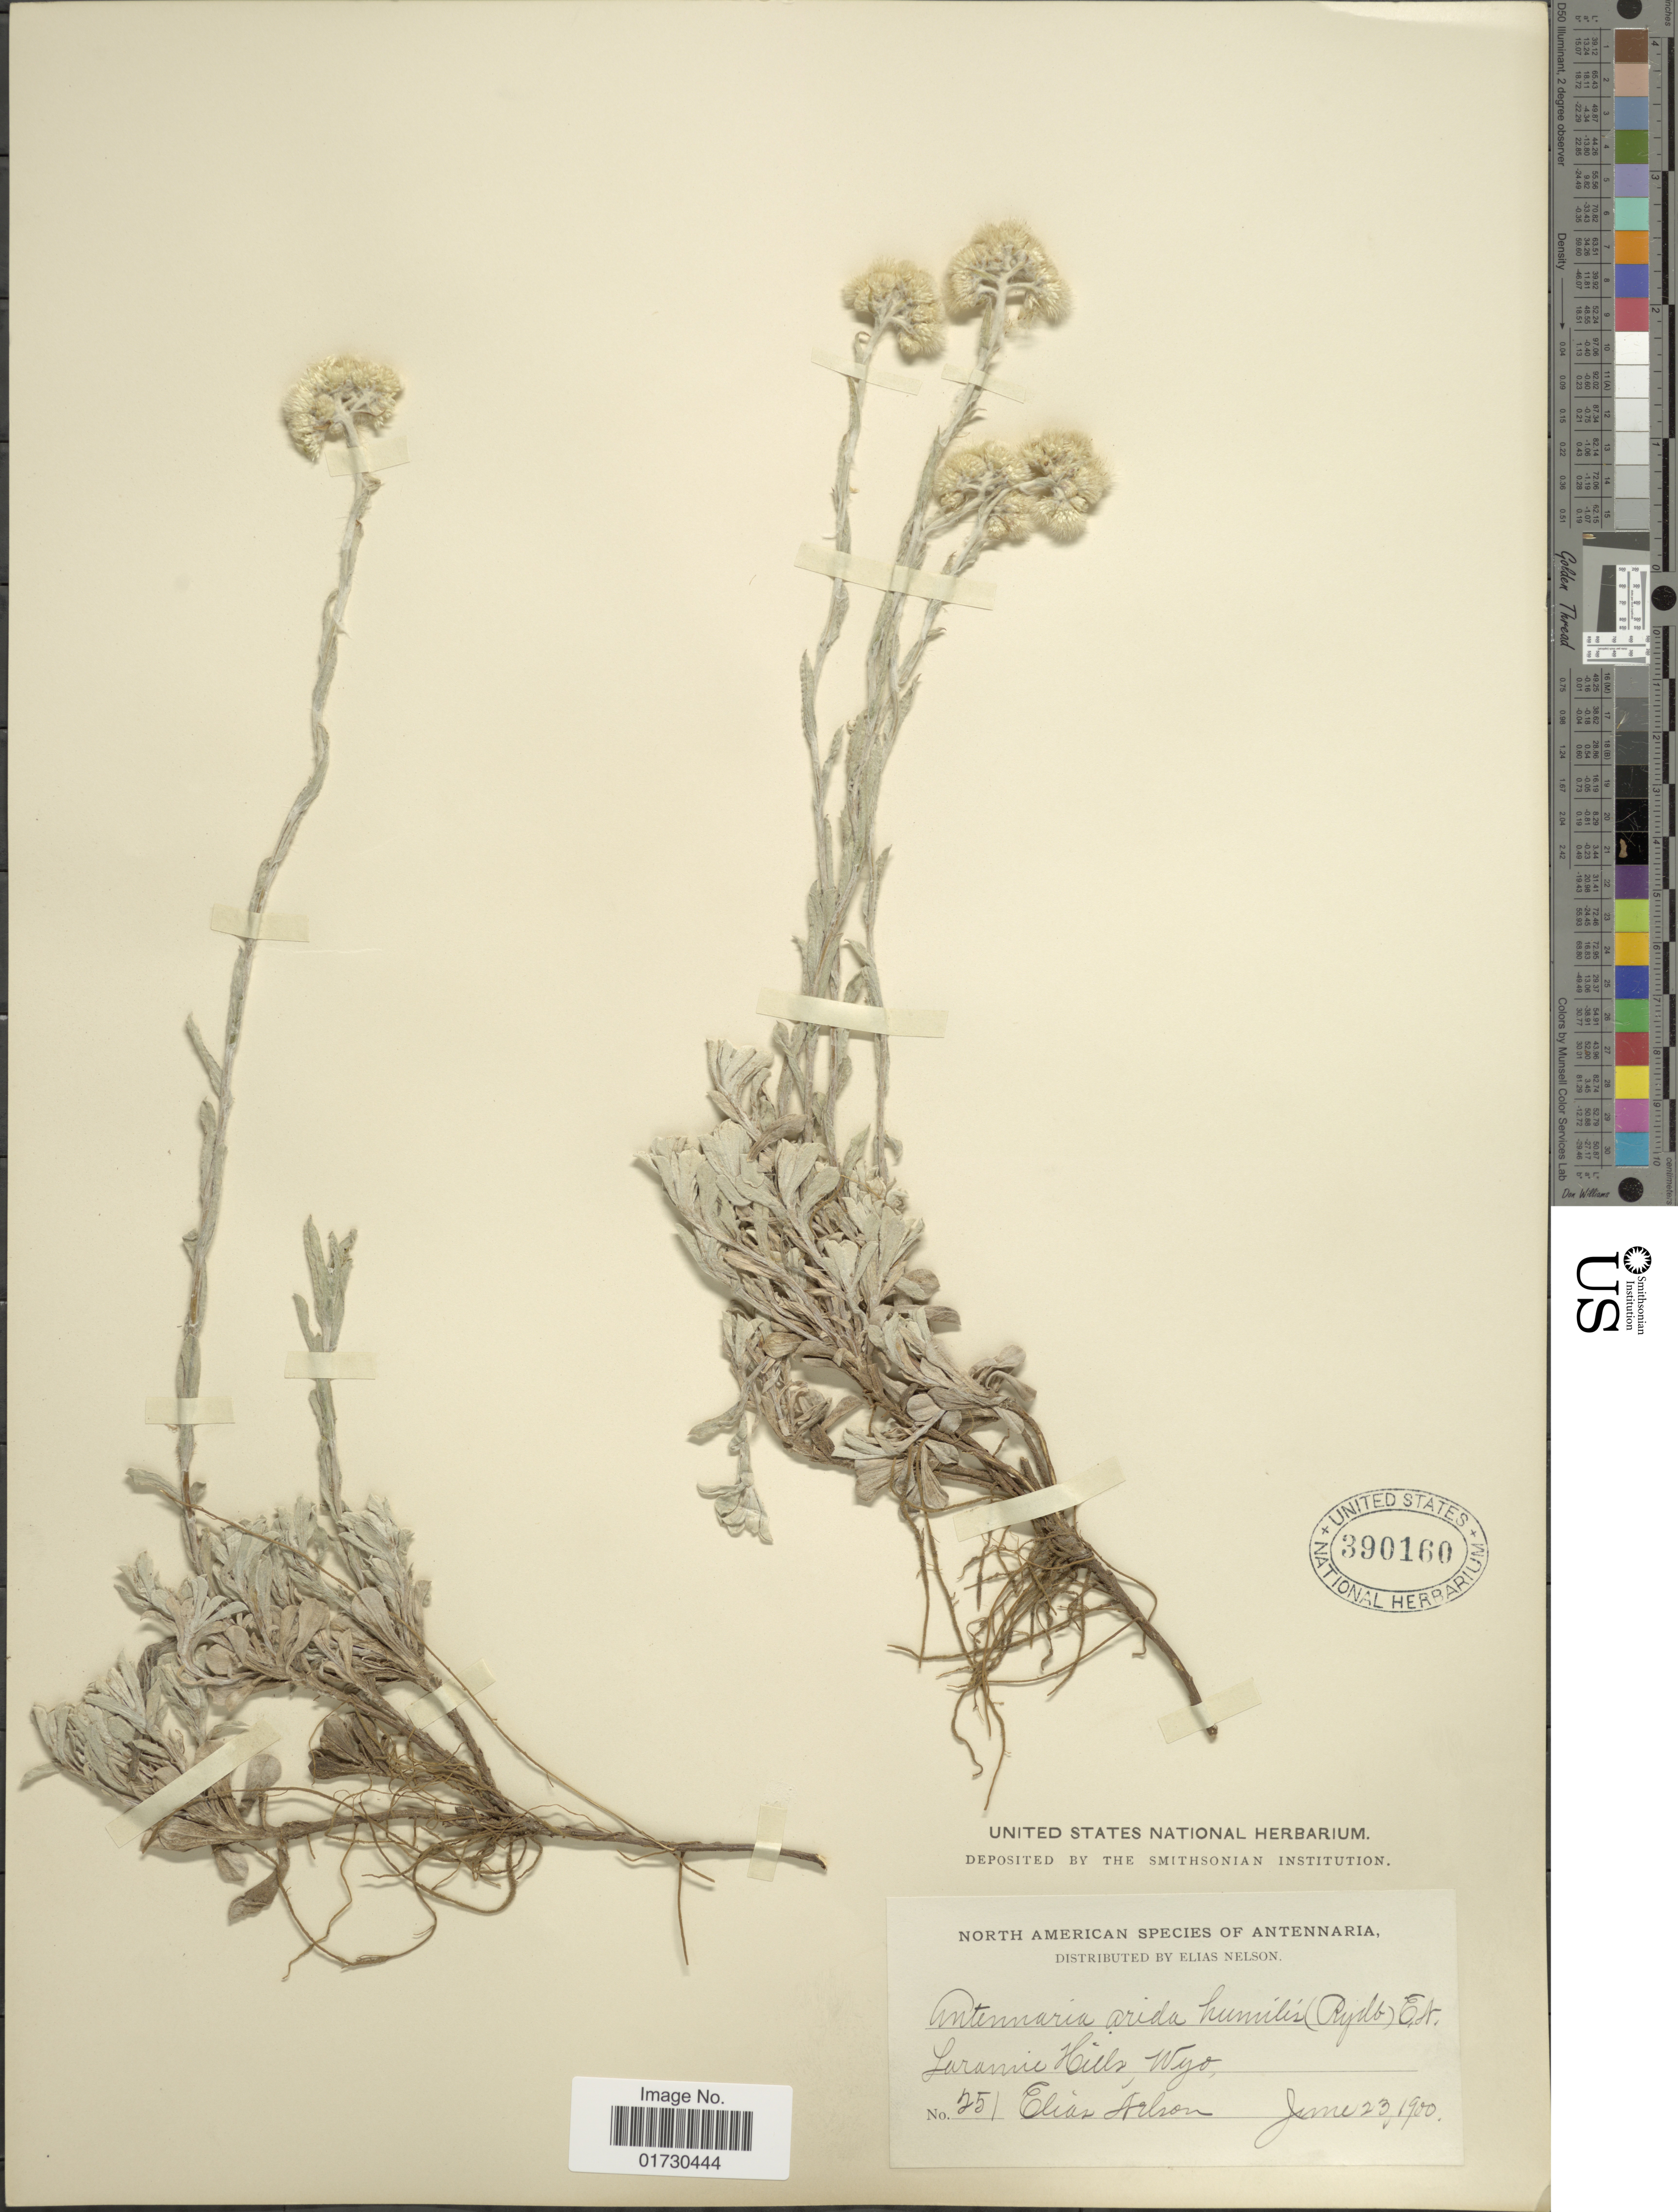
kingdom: Plantae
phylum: Tracheophyta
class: Magnoliopsida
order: Asterales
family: Asteraceae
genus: Antennaria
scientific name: Antennaria arida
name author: E.E. Nelson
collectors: E. Nelson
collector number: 251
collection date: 1900-06-23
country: United States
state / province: Wyoming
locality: Laramie Hills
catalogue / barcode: US 390160